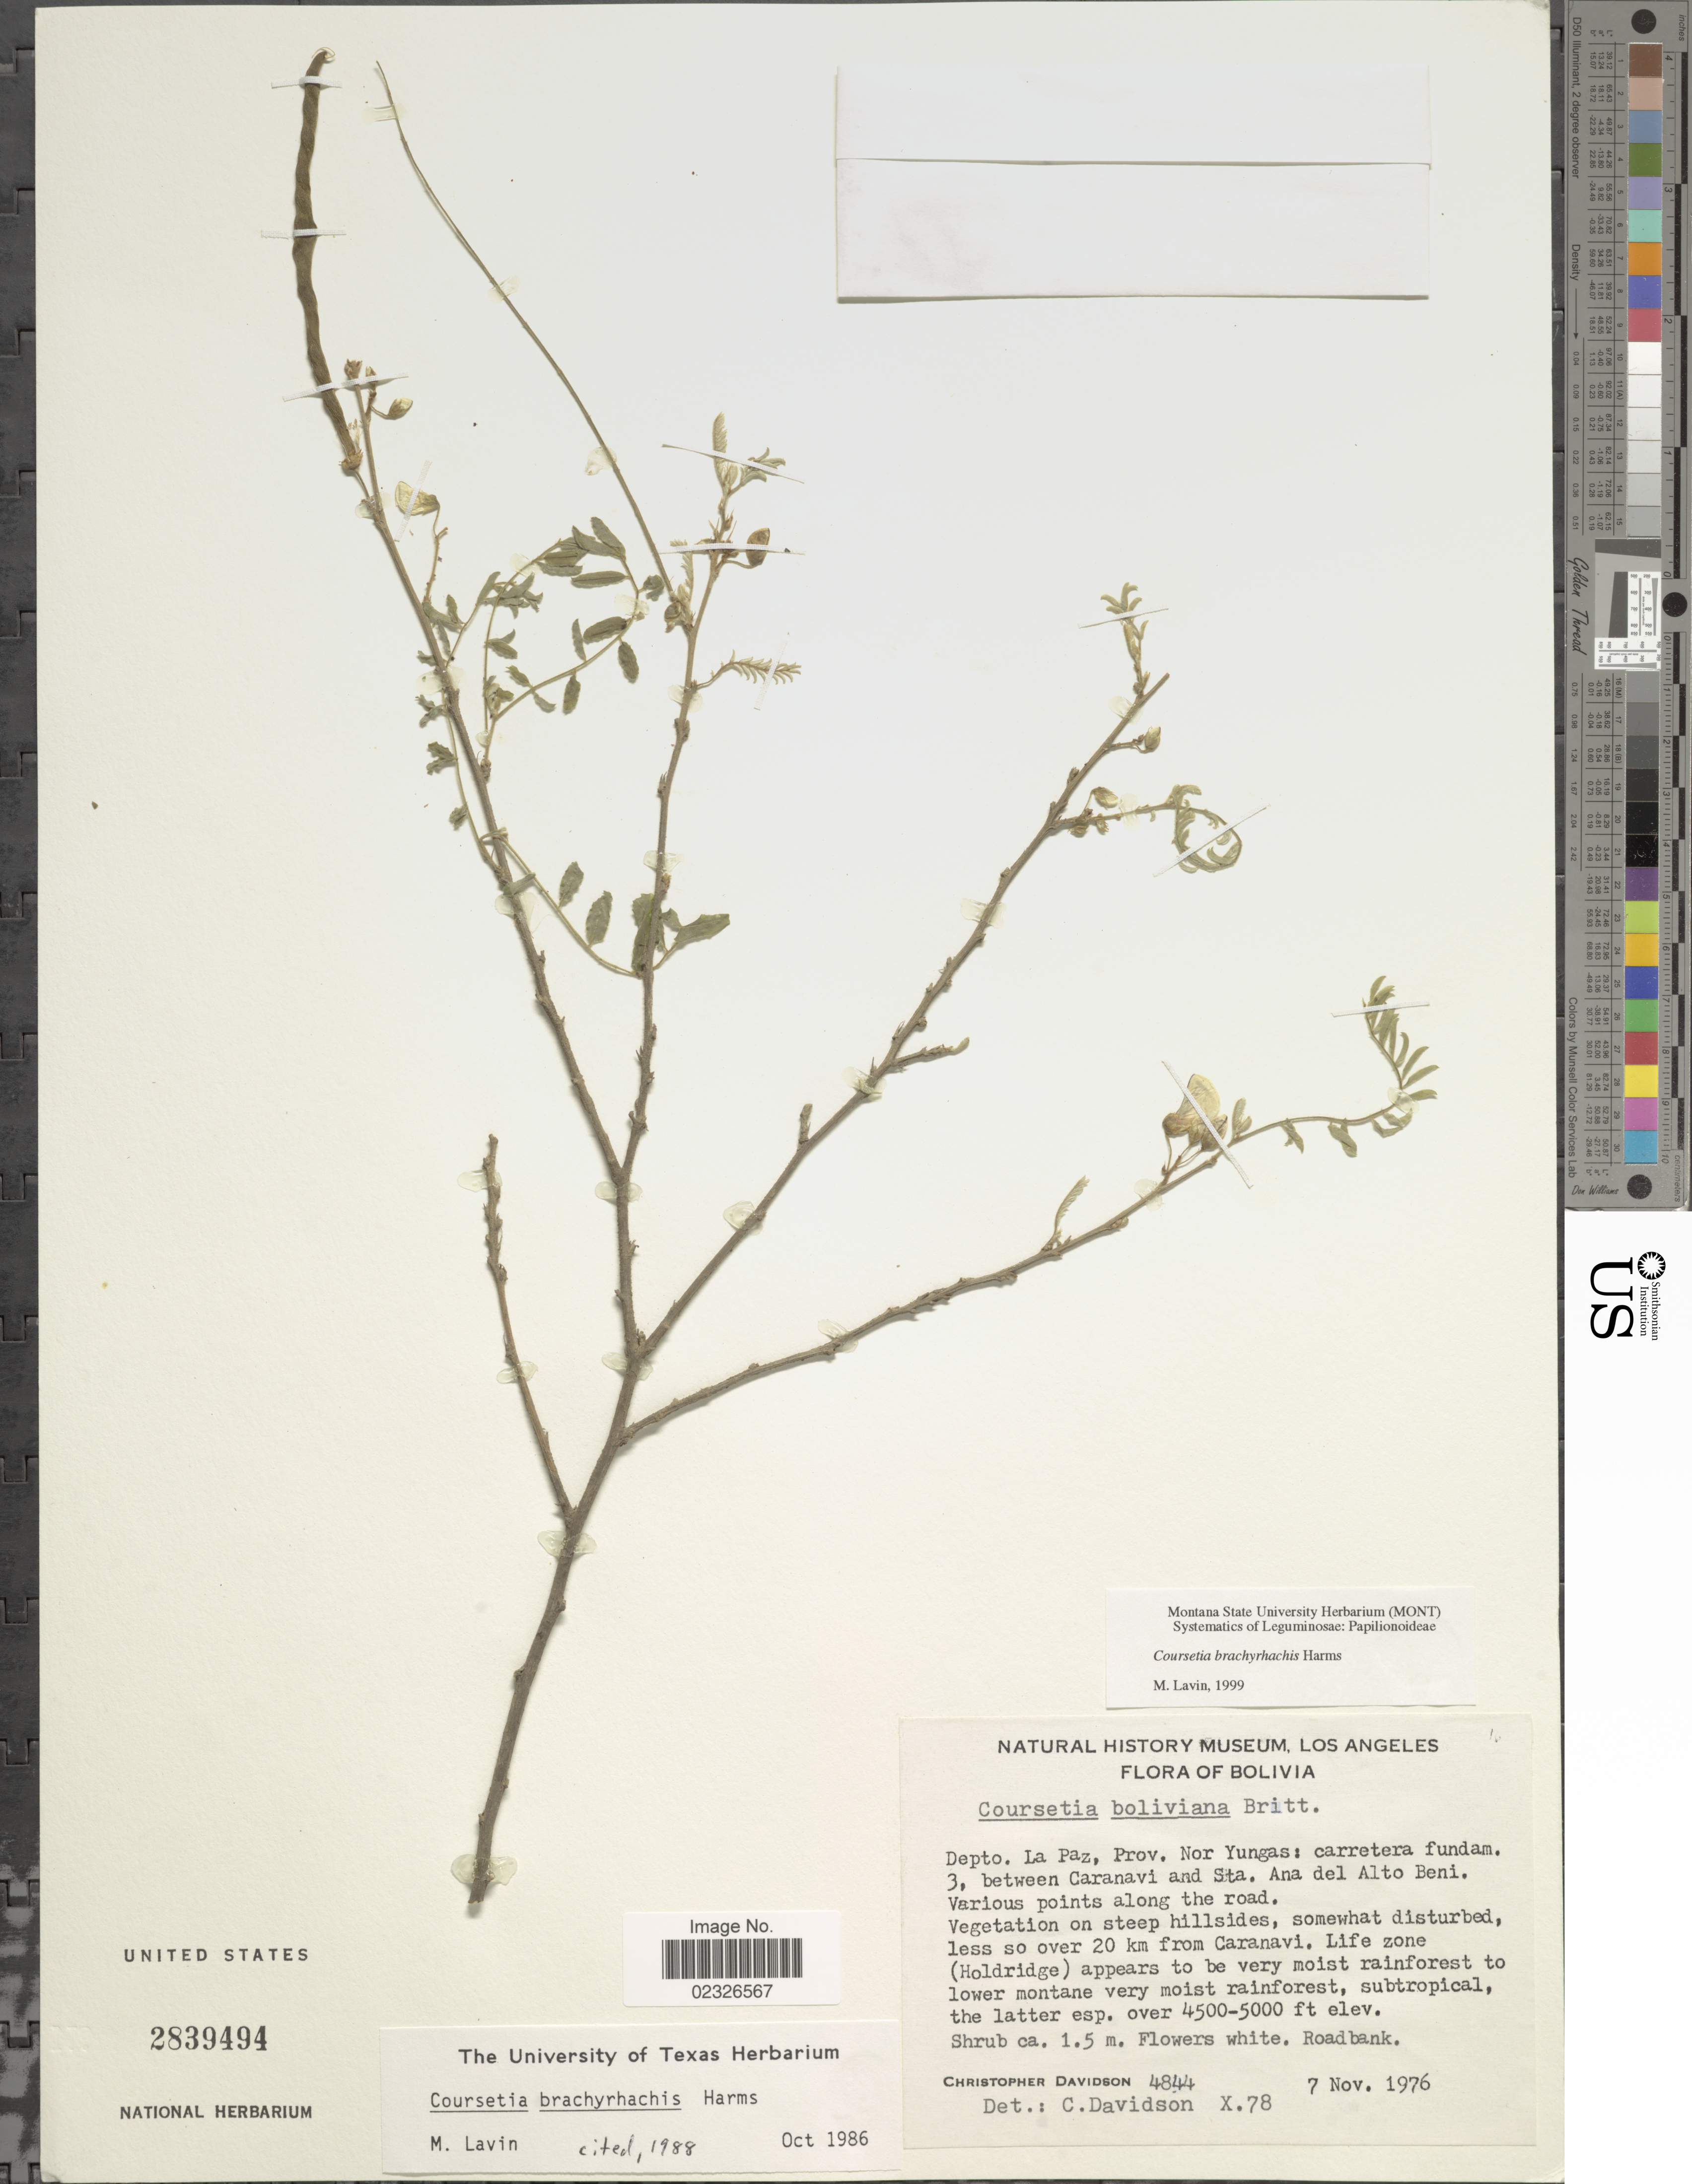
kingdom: Plantae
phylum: Tracheophyta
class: Magnoliopsida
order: Fabales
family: Fabaceae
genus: Coursetia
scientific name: Coursetia brachyrhachis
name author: Harms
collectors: C. Davidson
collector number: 4844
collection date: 1976-11-07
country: Bolivia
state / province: La Paz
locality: Depto. La Paz, Prov, Nor Yungas: carretera fundam. Between Caranavi and Sta Ana del Alto Beni, less so over 20 km from Caranavi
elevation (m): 1372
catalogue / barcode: US 2839494